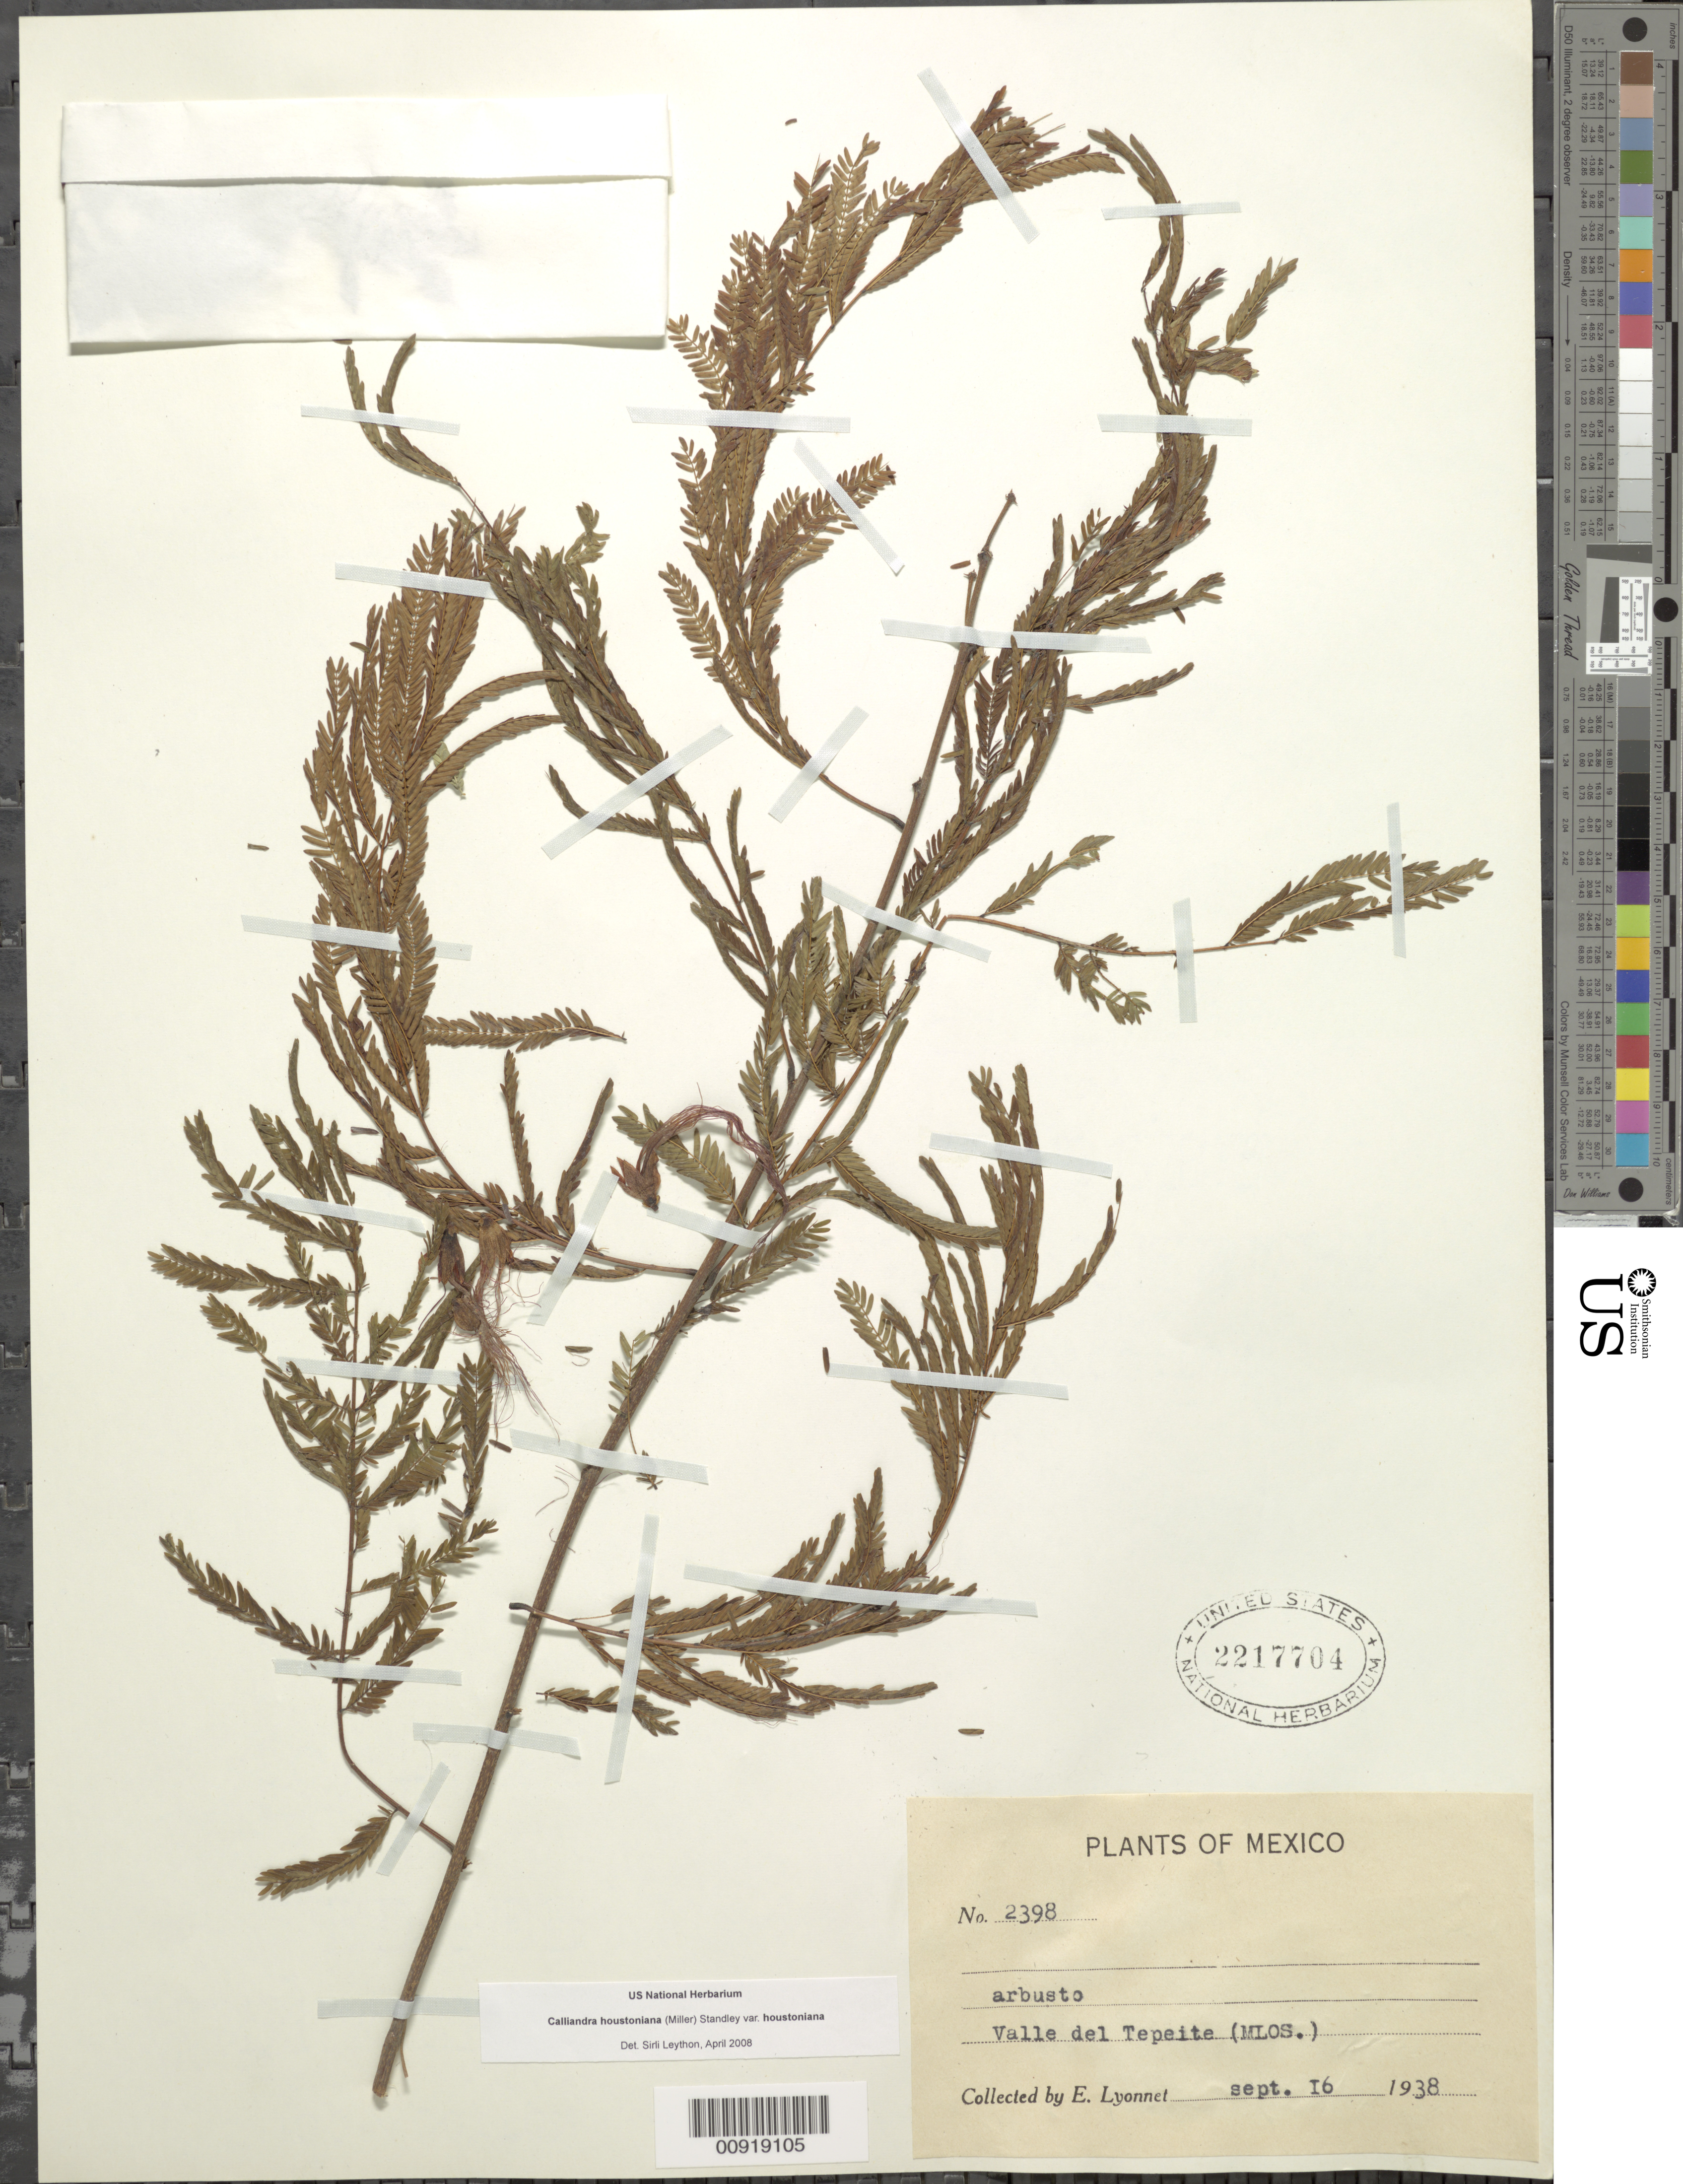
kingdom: Plantae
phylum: Tracheophyta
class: Magnoliopsida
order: Fabales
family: Fabaceae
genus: Calliandra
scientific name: Calliandra houstoniana var. anomala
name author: (Kunth) Barneby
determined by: Strong, Mark T., (BOT), Smithsonian Institution - National Museum of Natural History (UNITED STATES)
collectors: Bro. E. Lyonnet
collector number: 2398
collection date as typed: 16 Sep 1938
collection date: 1938-09-16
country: Mexico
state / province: Morelos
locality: Valle del Tepeite (Morelos).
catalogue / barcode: US 2217704